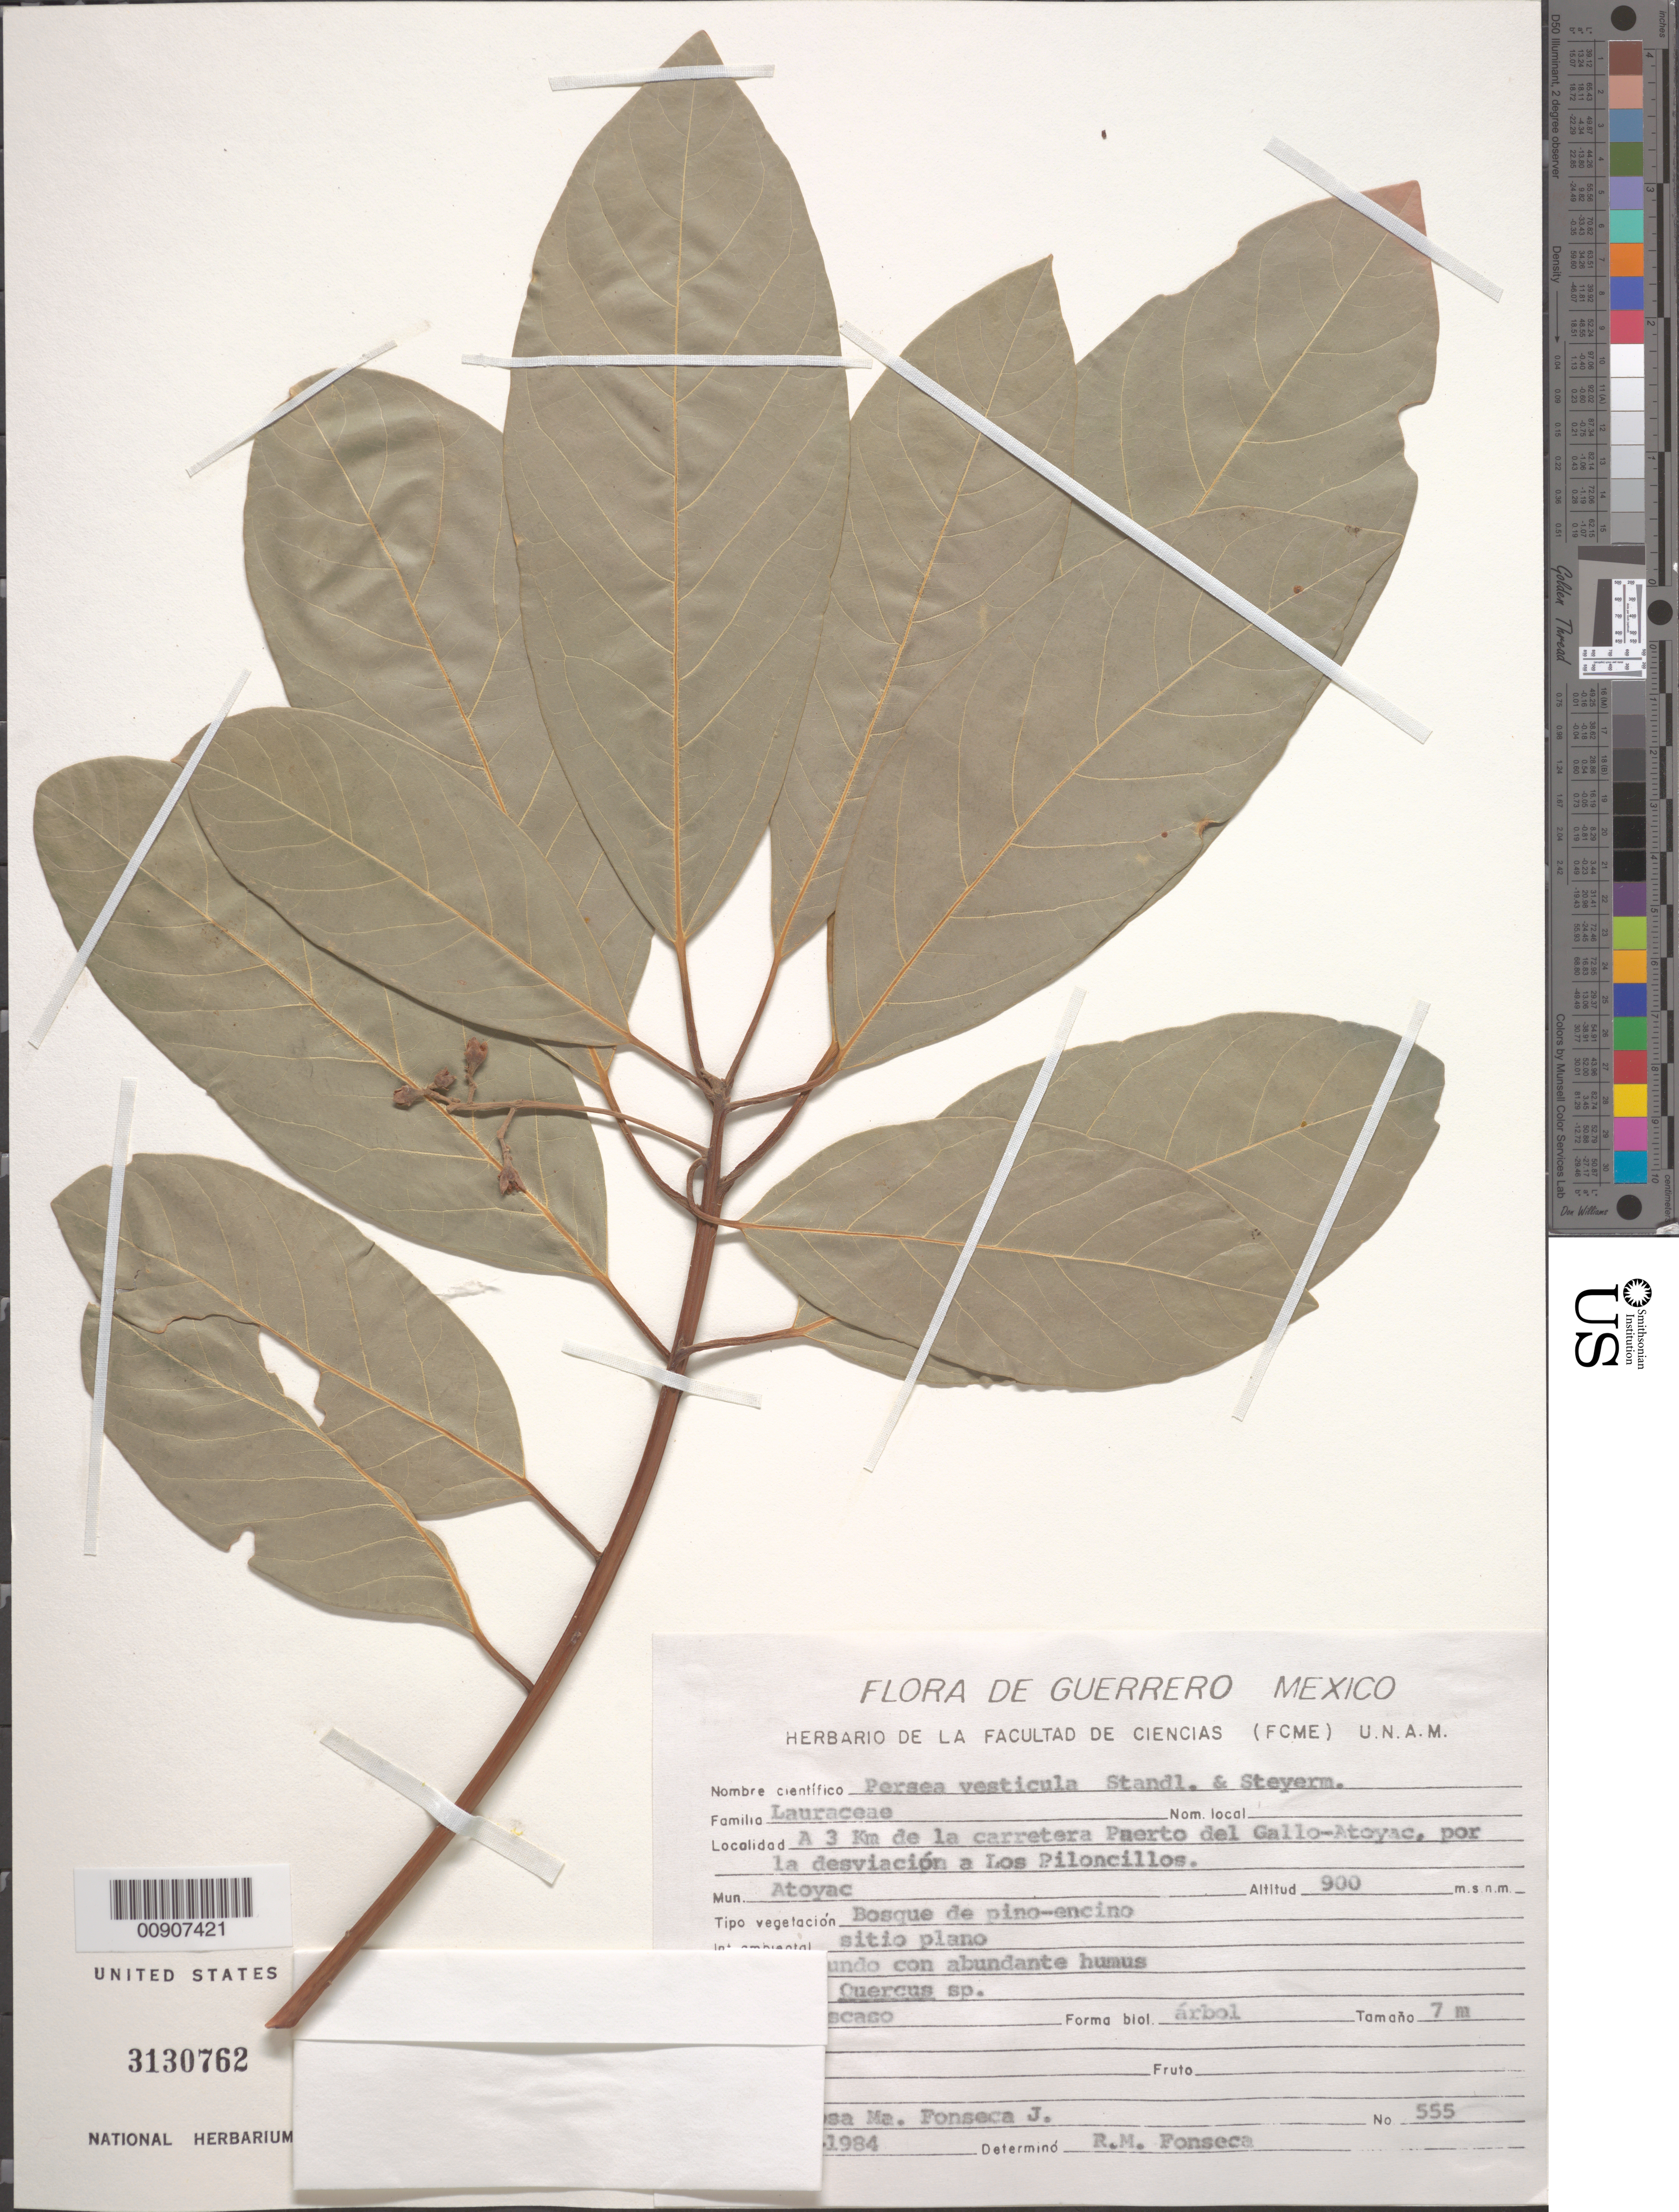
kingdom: Plantae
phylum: Tracheophyta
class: Magnoliopsida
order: Laurales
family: Lauraceae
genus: Persea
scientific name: Persea vesticula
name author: Standl. & Steyerm.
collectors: R. M. Fonseca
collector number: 555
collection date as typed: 05 May 1984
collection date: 1984-05-05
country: Mexico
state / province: Guerrero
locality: A 3 km de la carretera Puerto del Gallo - Atoyac, por la desviación a Los Piloncillos. Municipio Atoyac, Guerrero.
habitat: Bosque de pino-encino. Sitio plano. Suelo profundo con abundante humus. Asociado a Quercus sp.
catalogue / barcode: US 3130762